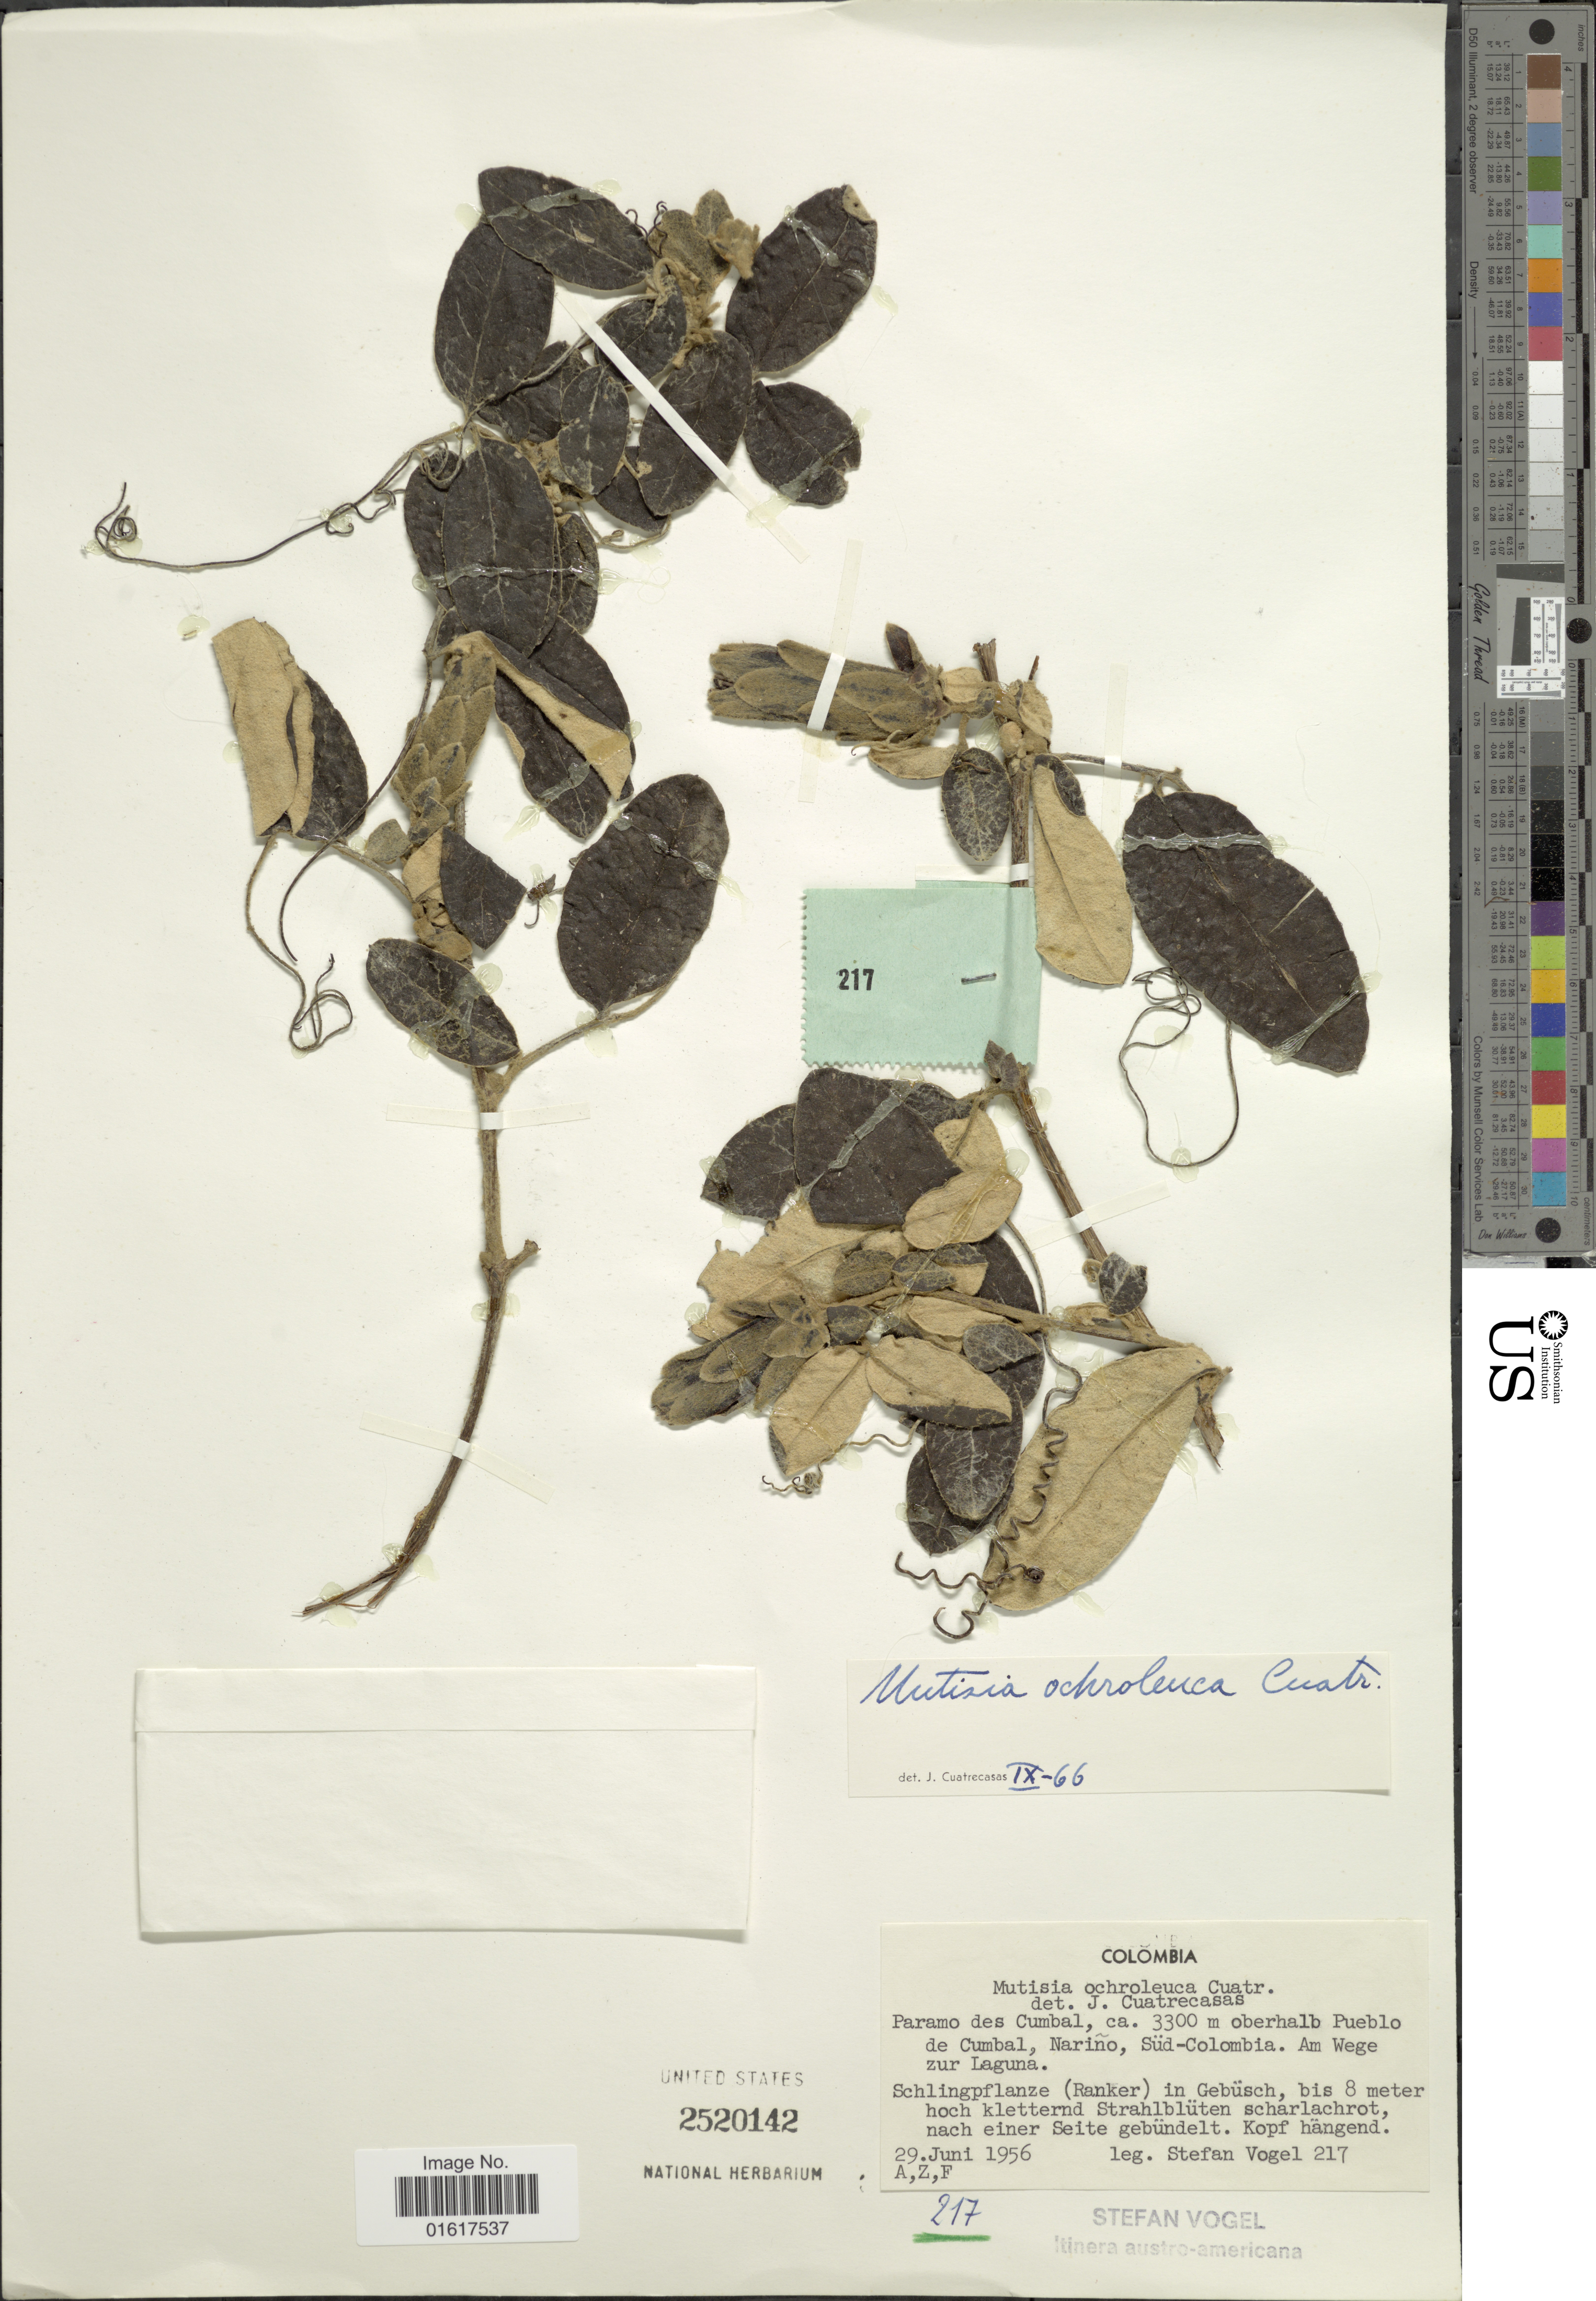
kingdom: Plantae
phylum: Tracheophyta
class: Magnoliopsida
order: Asterales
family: Asteraceae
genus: Mutisia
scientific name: Mutisia ochroleuca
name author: Cuatrec.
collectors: S. Vogel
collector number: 217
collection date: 1956-06-29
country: Colombia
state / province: Nariño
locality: Paramo des Cumbal oberhalb Pueblo de Cumbal, Süd-Colombia. Am Wege zur Laguna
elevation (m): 3300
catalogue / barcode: US 2520142